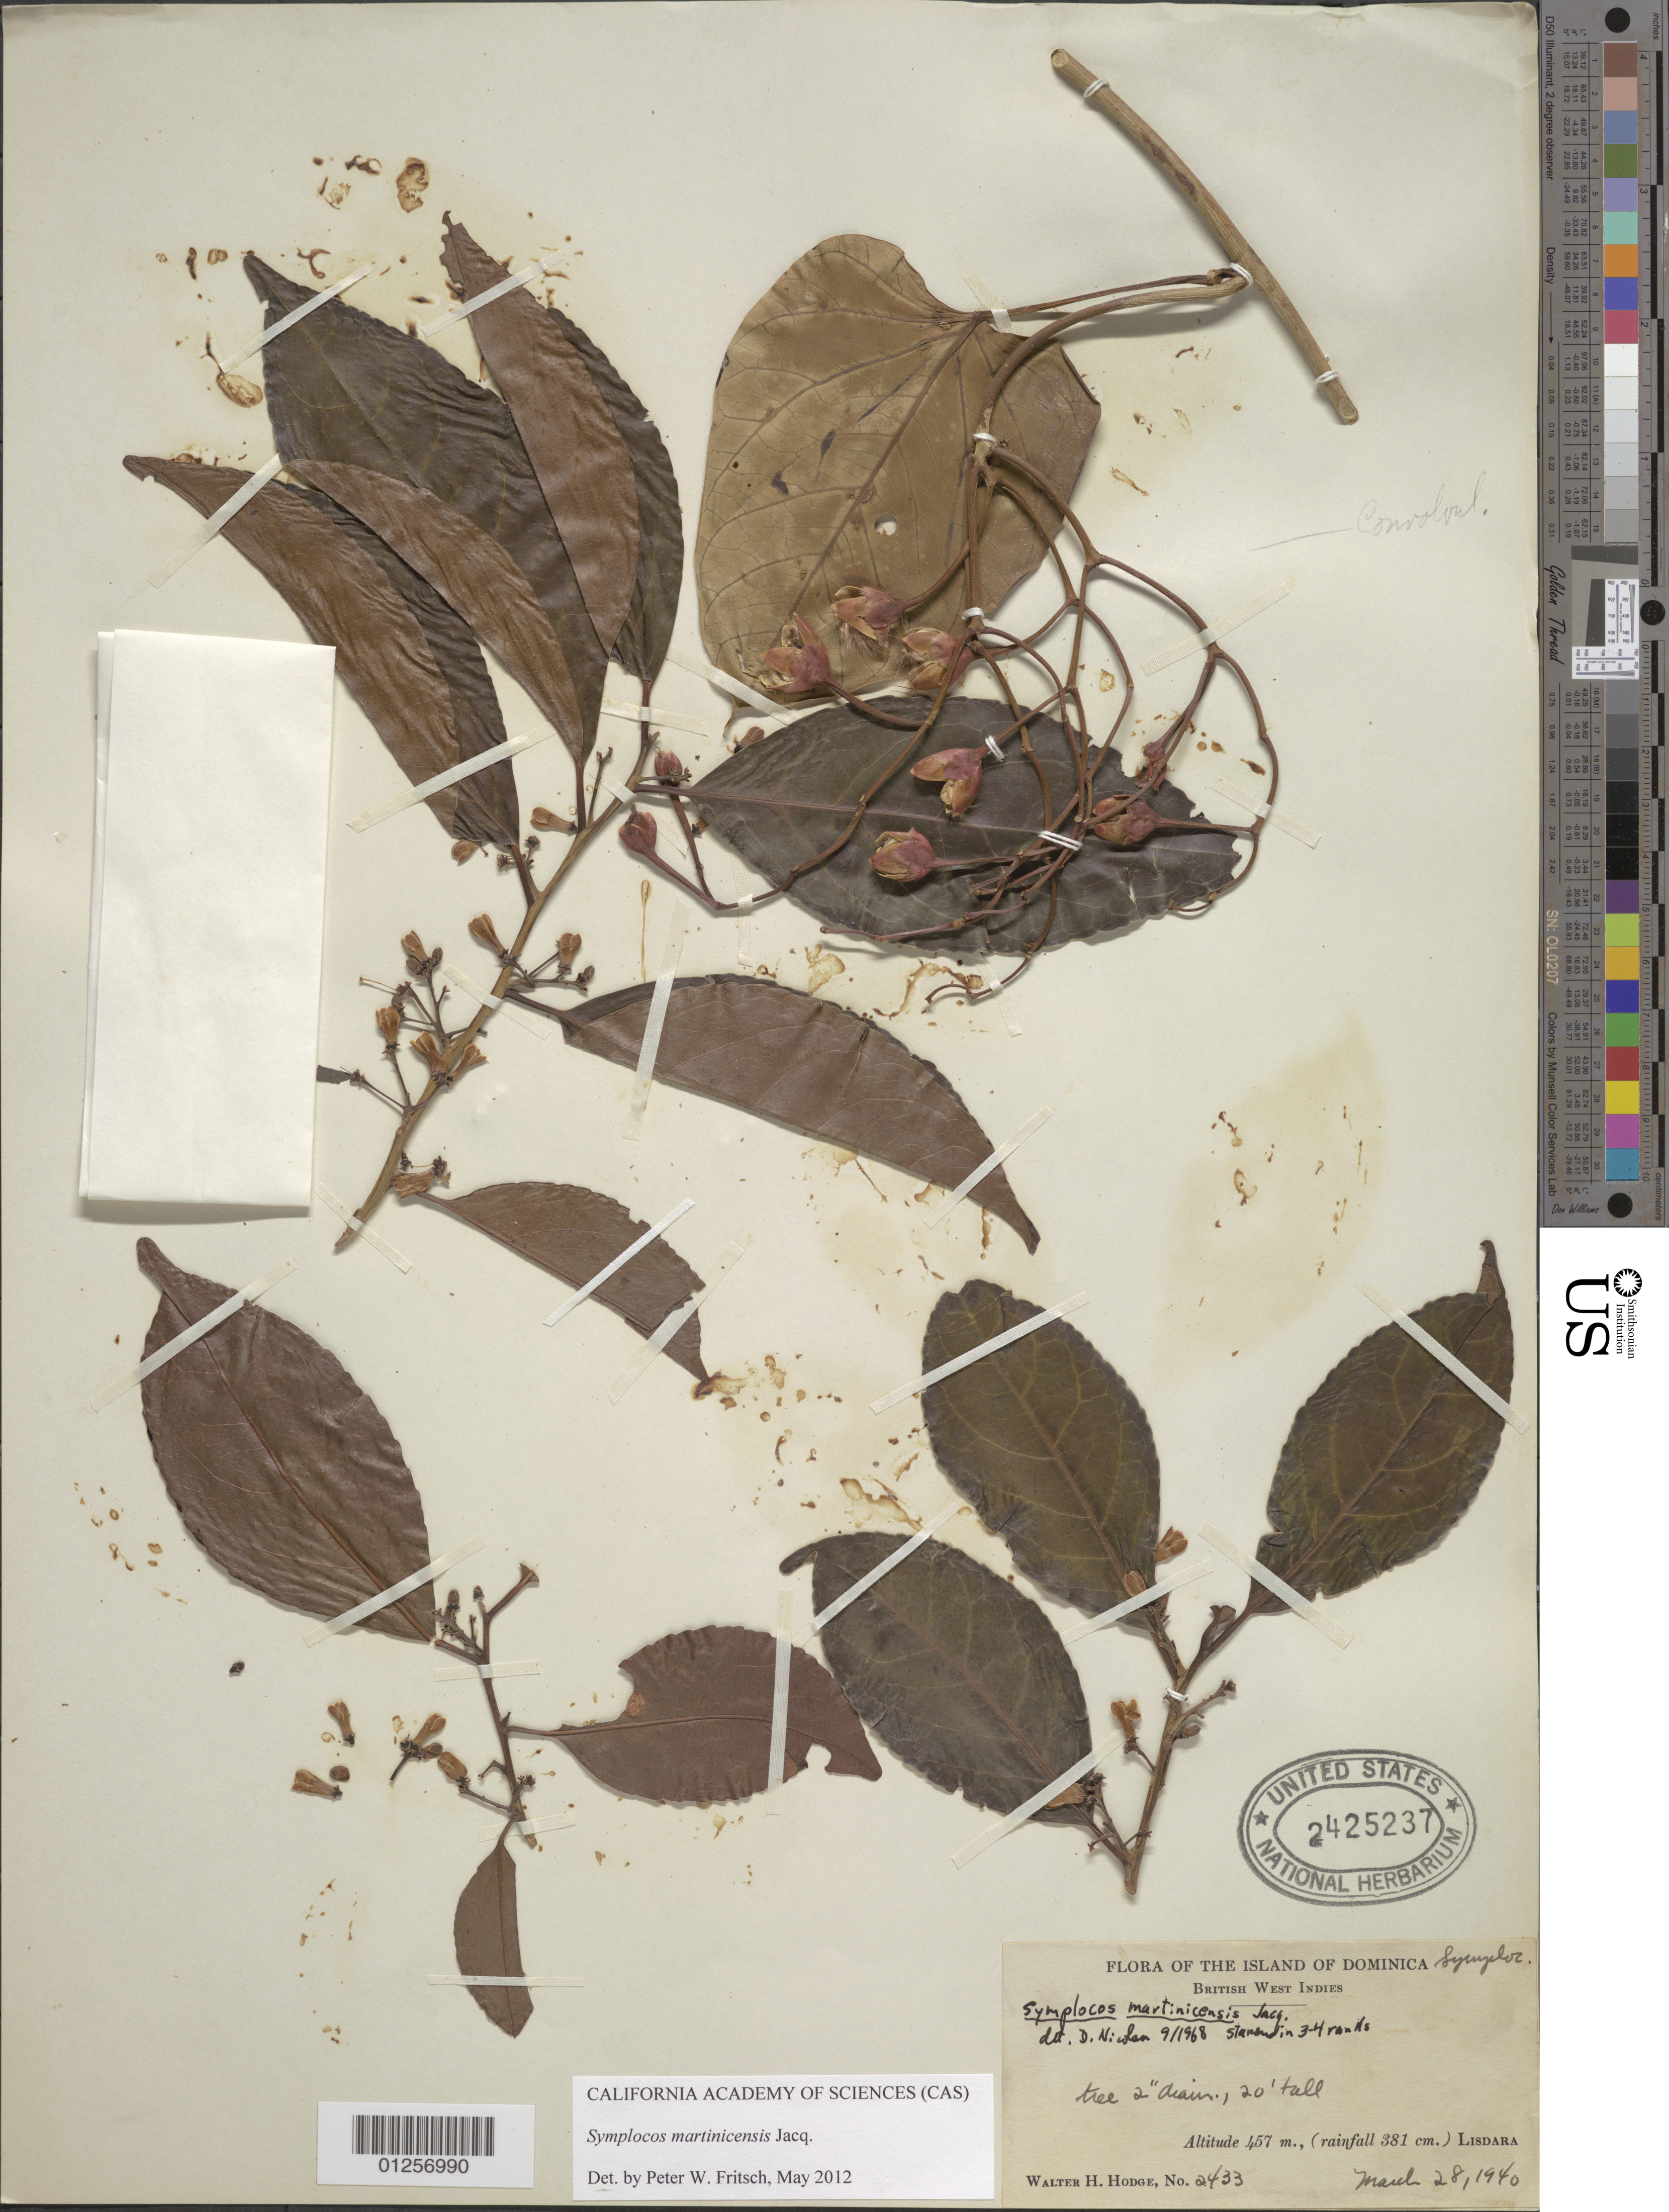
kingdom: Plantae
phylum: Tracheophyta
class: Magnoliopsida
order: Ericales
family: Symplocaceae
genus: Symplocos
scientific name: Symplocos martinicensis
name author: Jacq.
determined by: Fritsch, Peter W.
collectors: W. Hodge & B. Hodge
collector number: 2433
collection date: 1940-03-28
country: Dominica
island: Dominica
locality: Lisdara.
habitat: Rainfall 381 cm.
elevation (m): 457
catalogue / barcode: US 2425237